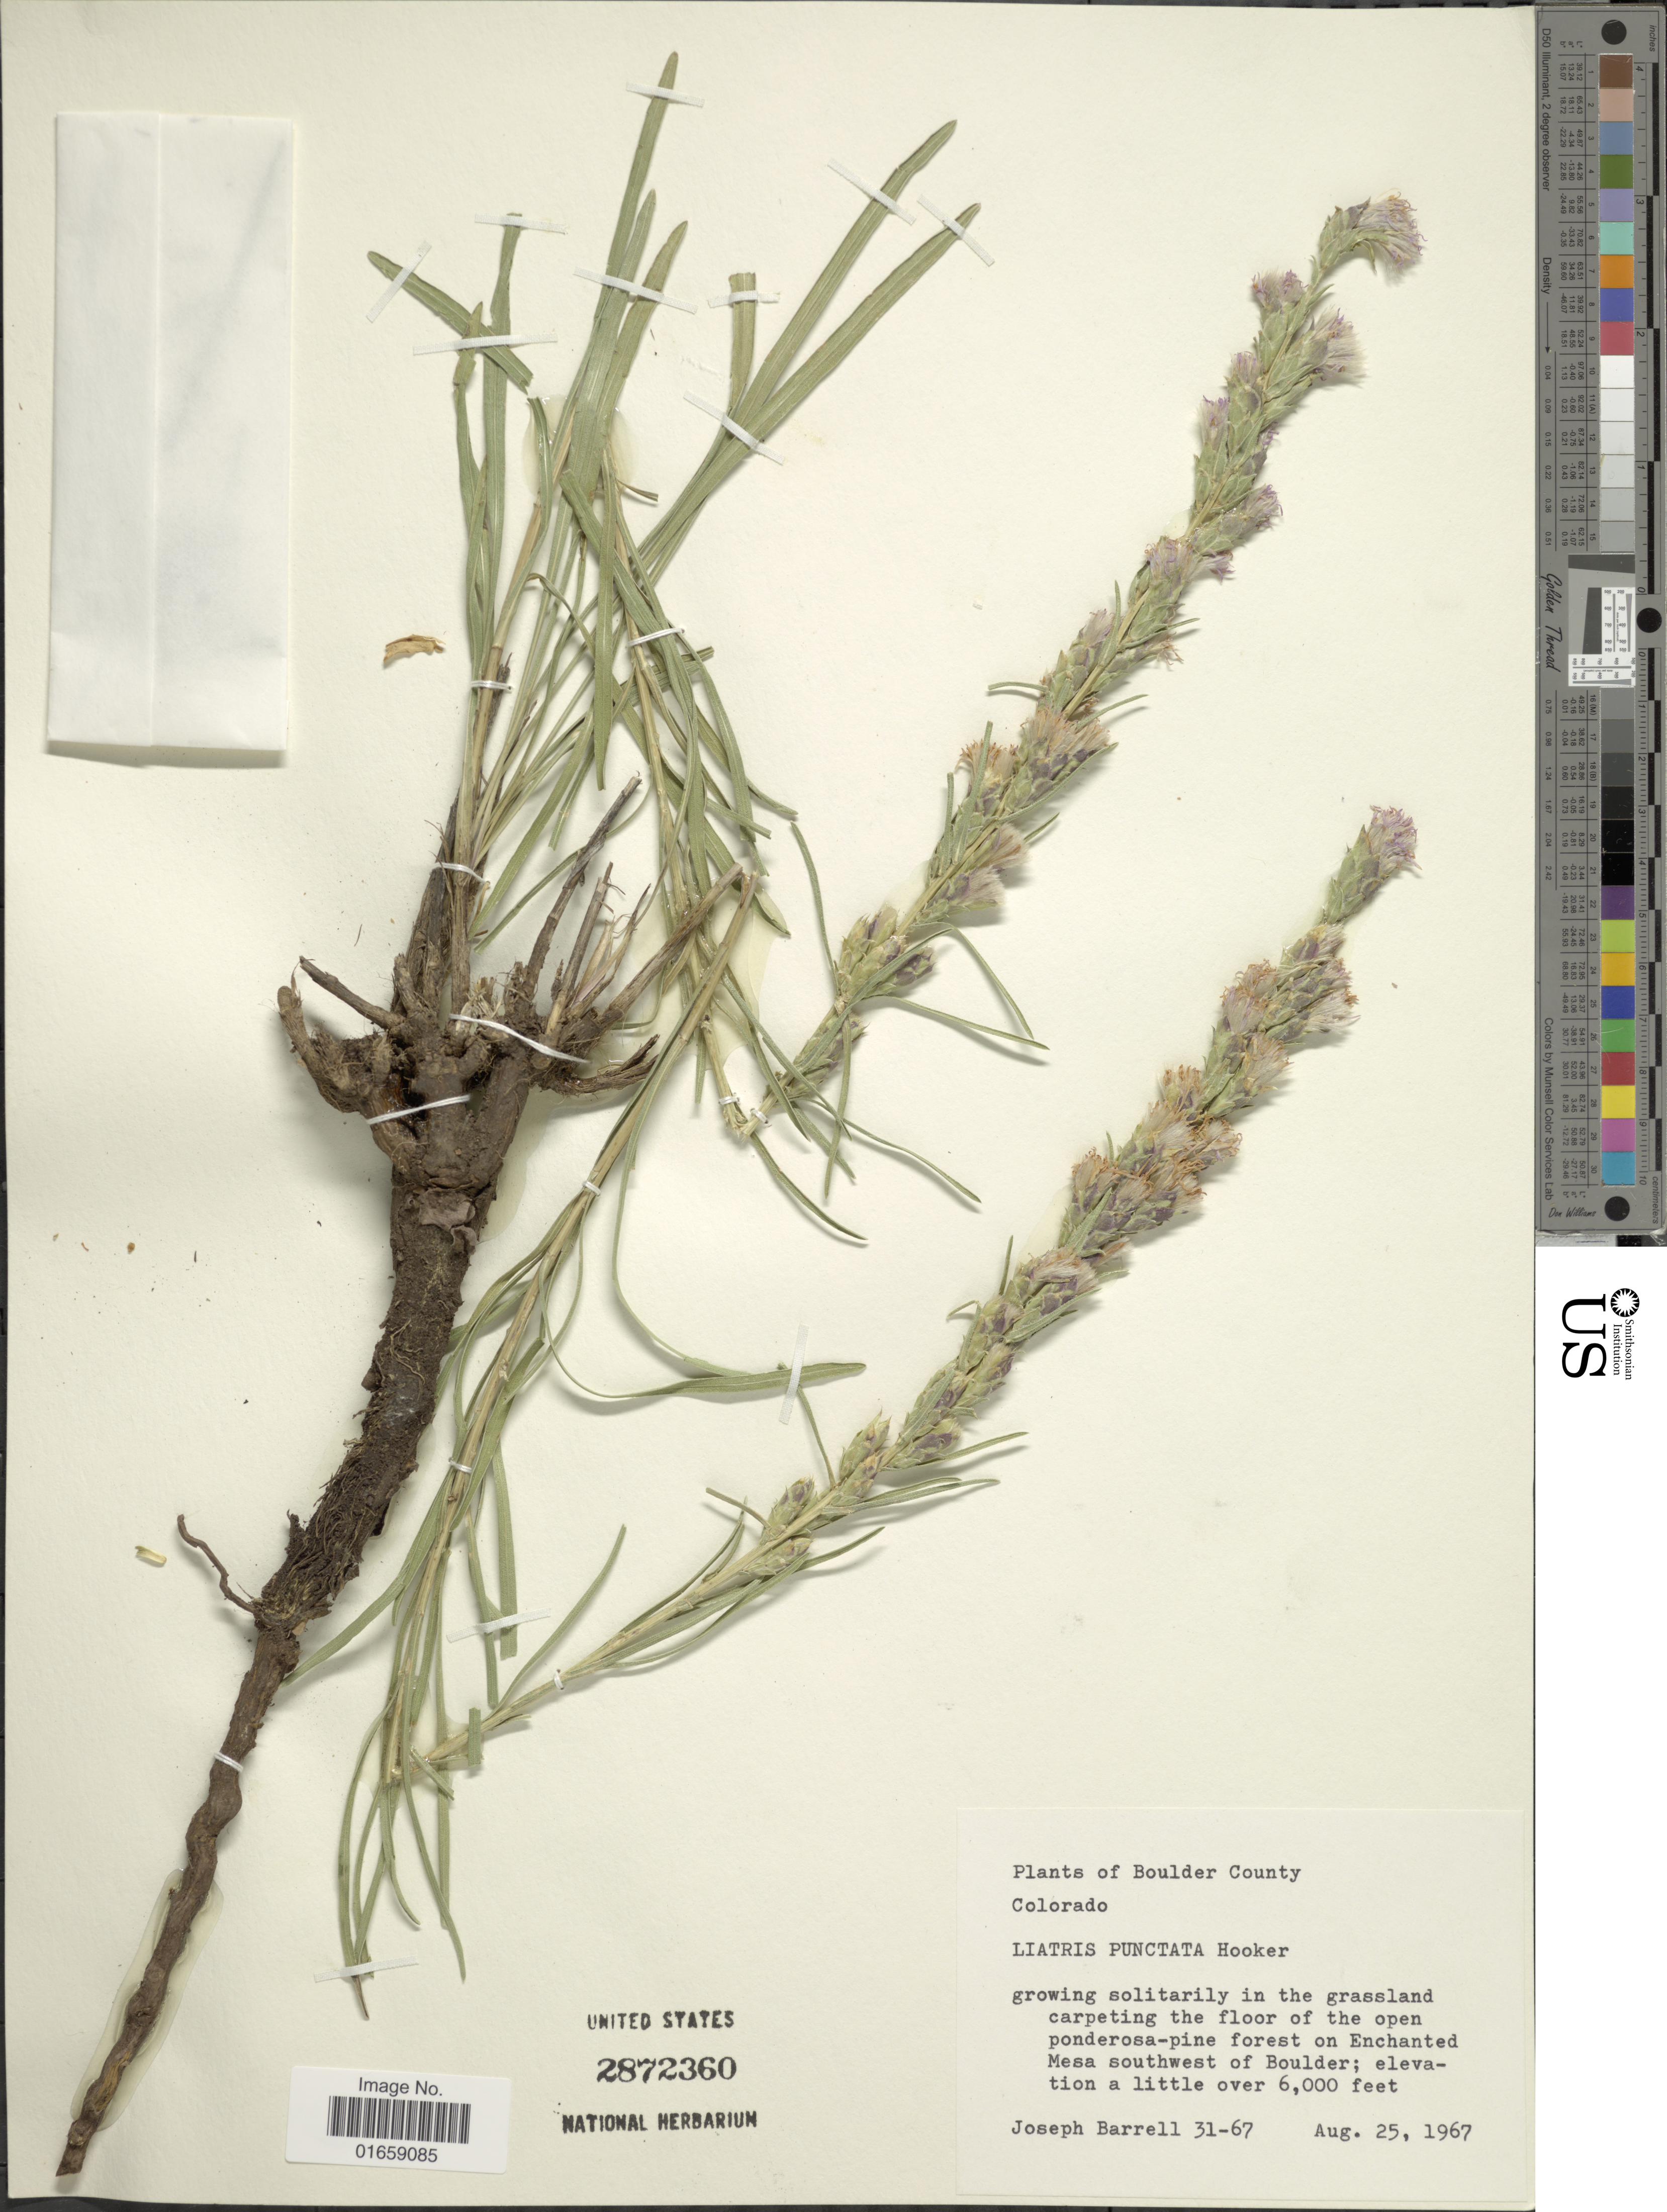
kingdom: Plantae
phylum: Tracheophyta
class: Magnoliopsida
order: Asterales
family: Asteraceae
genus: Liatris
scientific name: Liatris punctata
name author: Hook.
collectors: J. Barrell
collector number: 31-67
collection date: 1967-08-25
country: United States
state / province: Colorado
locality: Boulder County, growing solitarily in the grassland carpeting the floor of the open ponderosa-pine forest on Enchanted Mesa Southwest of Boulder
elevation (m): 1829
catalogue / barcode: US 2872360